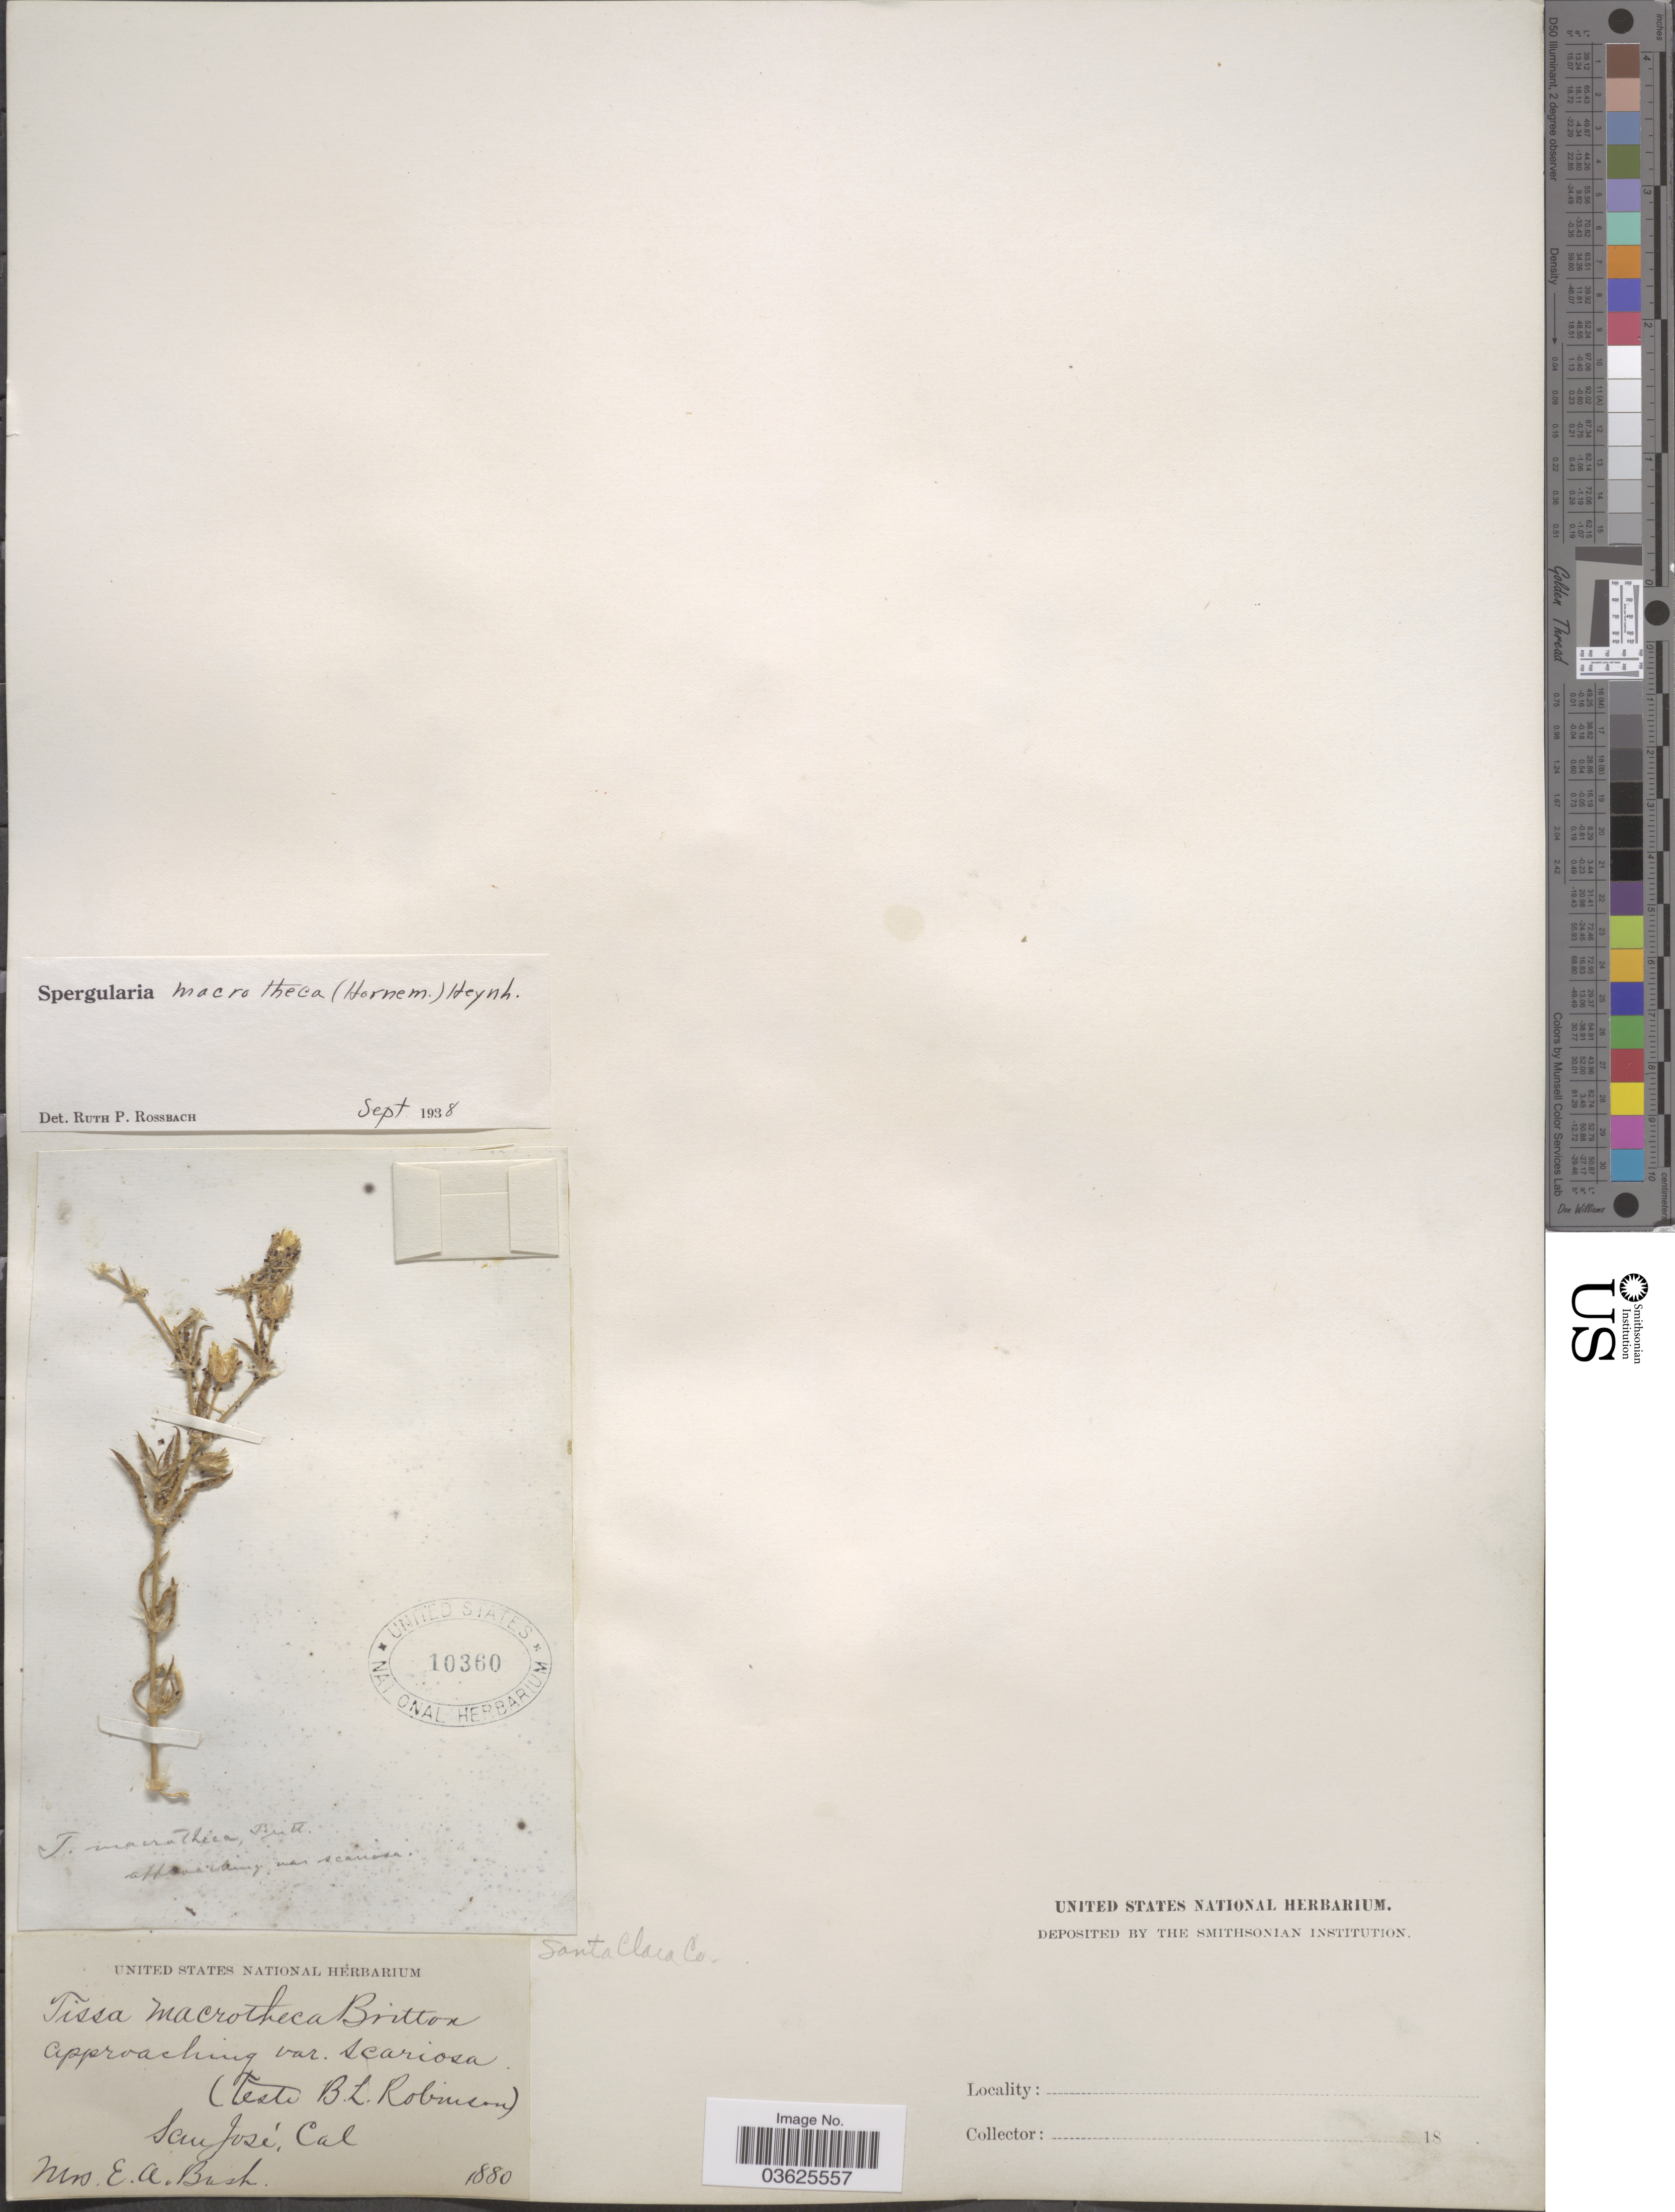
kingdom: Plantae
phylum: Tracheophyta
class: Magnoliopsida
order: Caryophyllales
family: Caryophyllaceae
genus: Spergularia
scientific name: Spergularia macrotheca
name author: (Hornem.) Heynh.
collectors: E. Bush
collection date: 1880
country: United States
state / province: California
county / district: Santa Clara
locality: Santa Clara Co. San José.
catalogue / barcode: US 10360